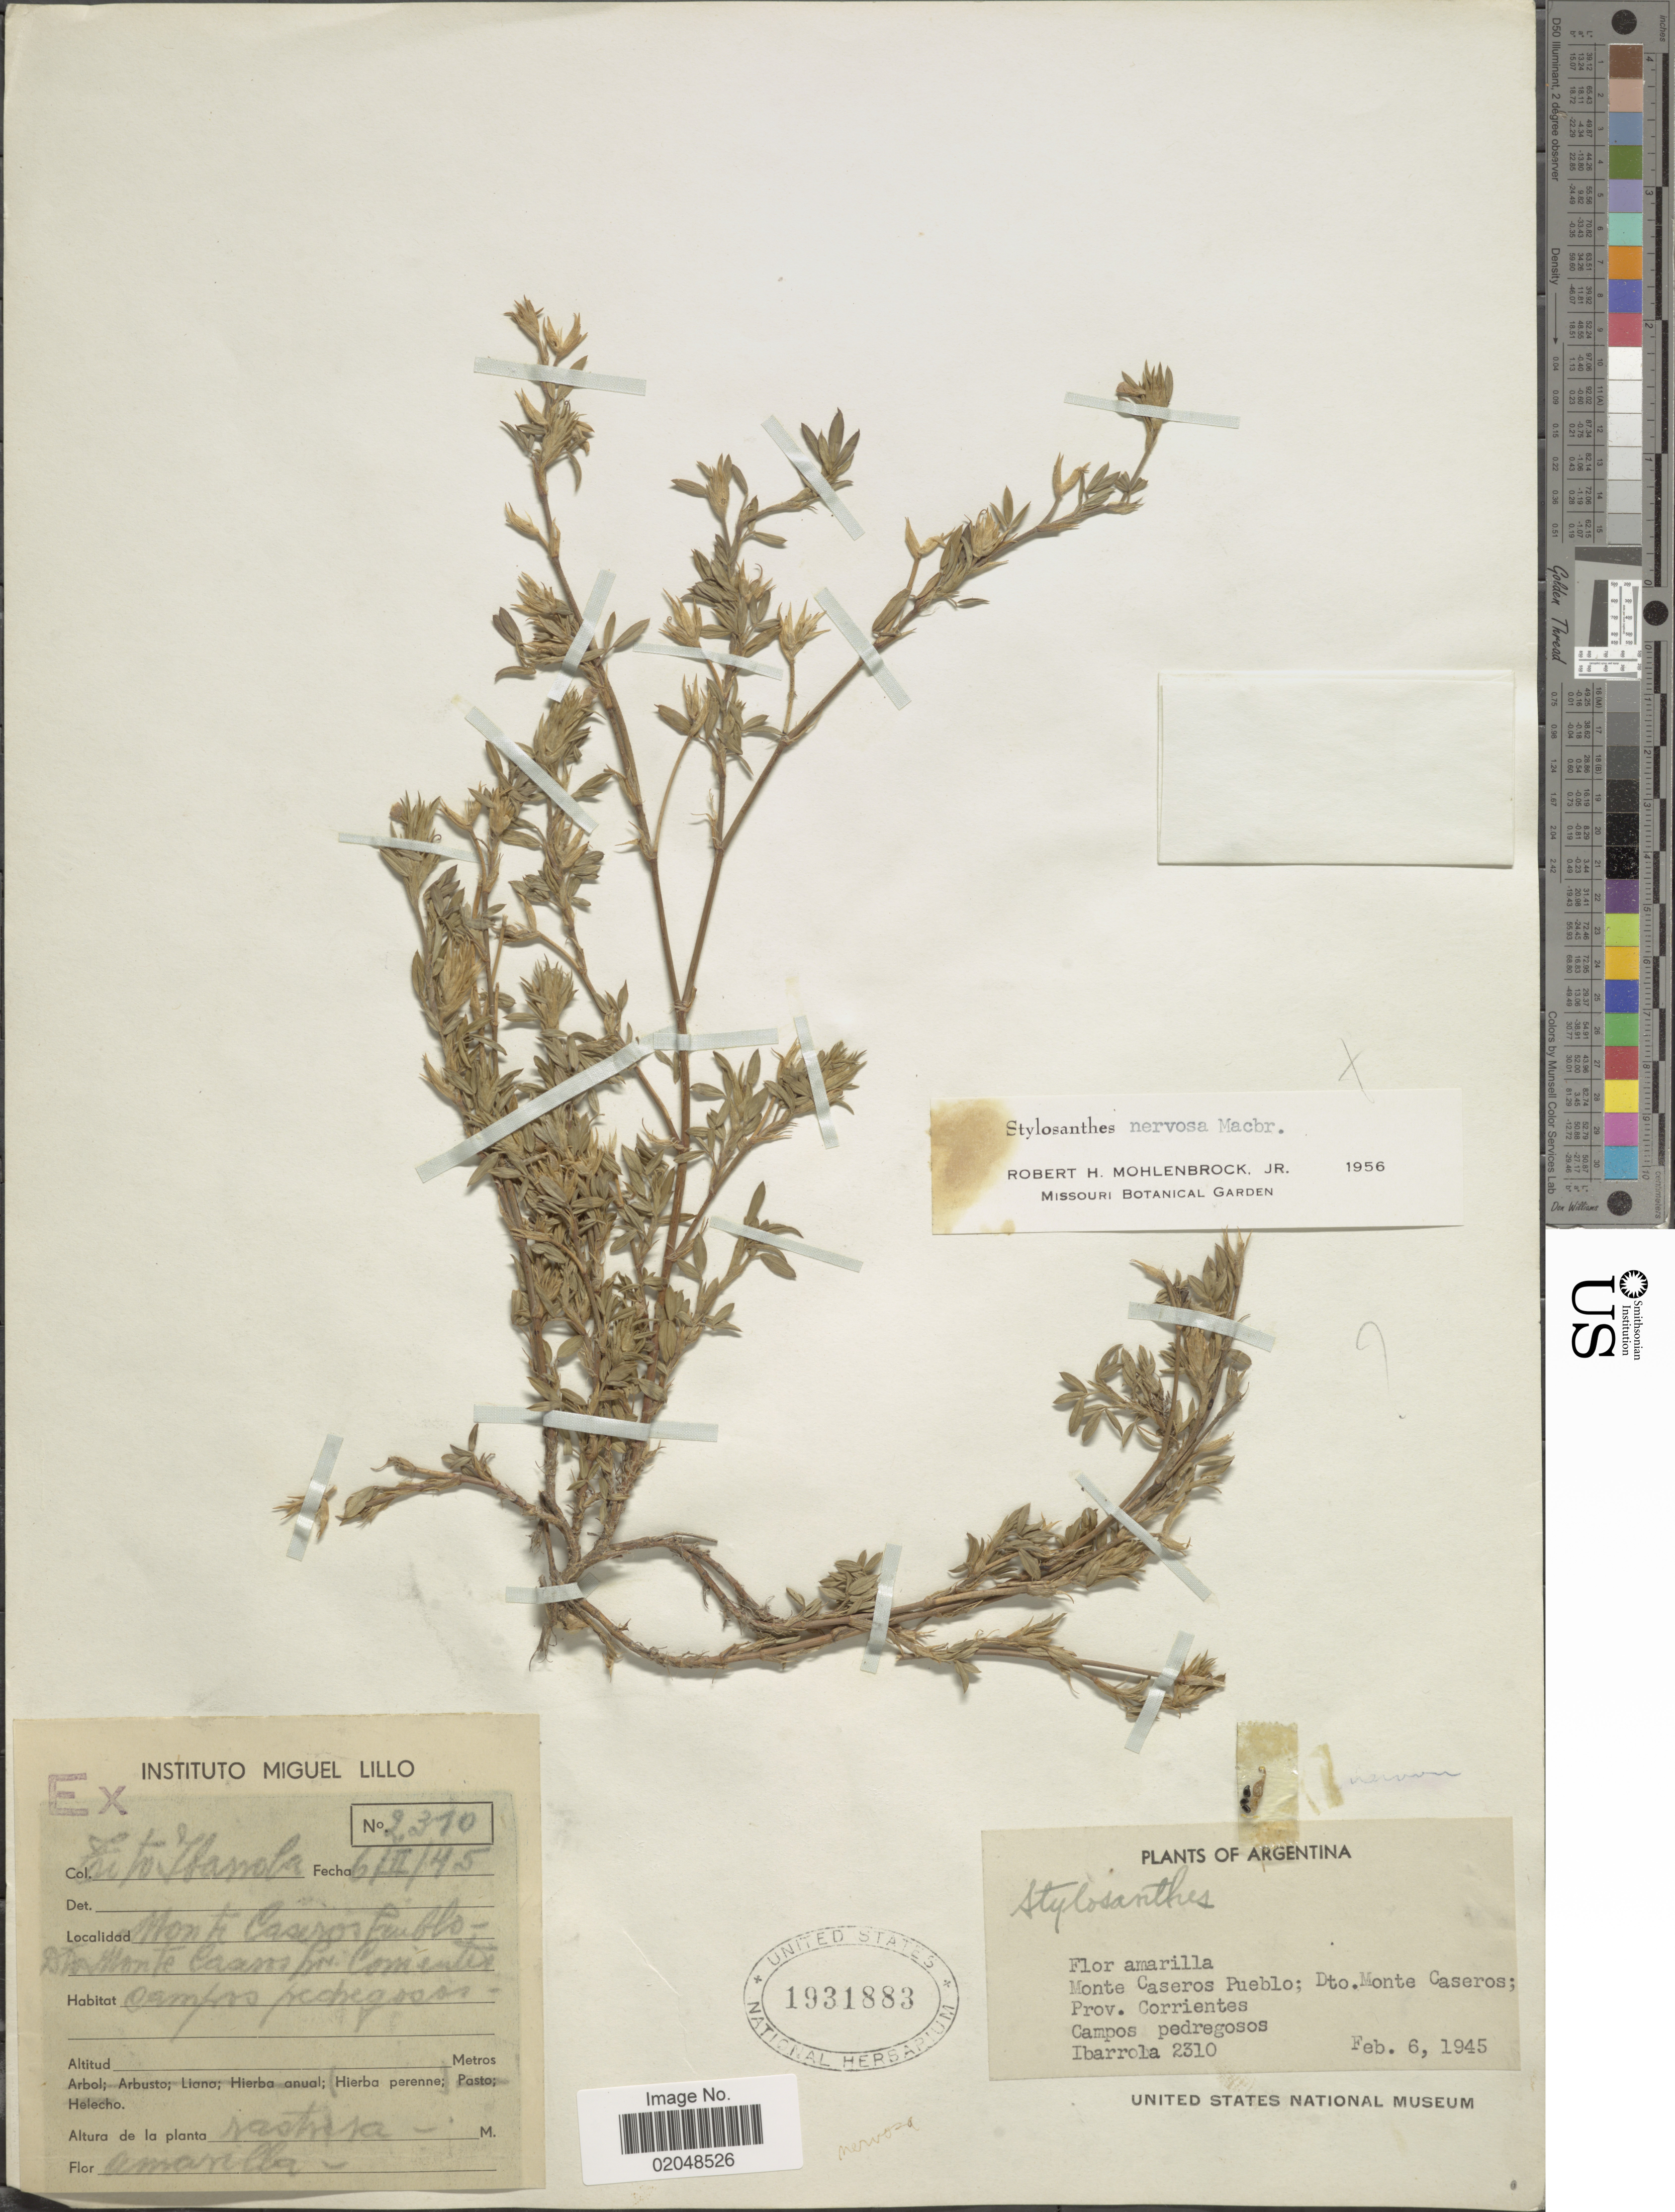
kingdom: Plantae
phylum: Tracheophyta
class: Magnoliopsida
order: Fabales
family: Fabaceae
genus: Stylosanthes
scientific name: Stylosanthes nervosa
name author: J.F. Macbr.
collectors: T. Ibarrola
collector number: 2310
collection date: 1945-02-06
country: Argentina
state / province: Corrientes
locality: Monte Xaseros Pueblo; Dto. Monte Caseros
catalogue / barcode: US 1931883